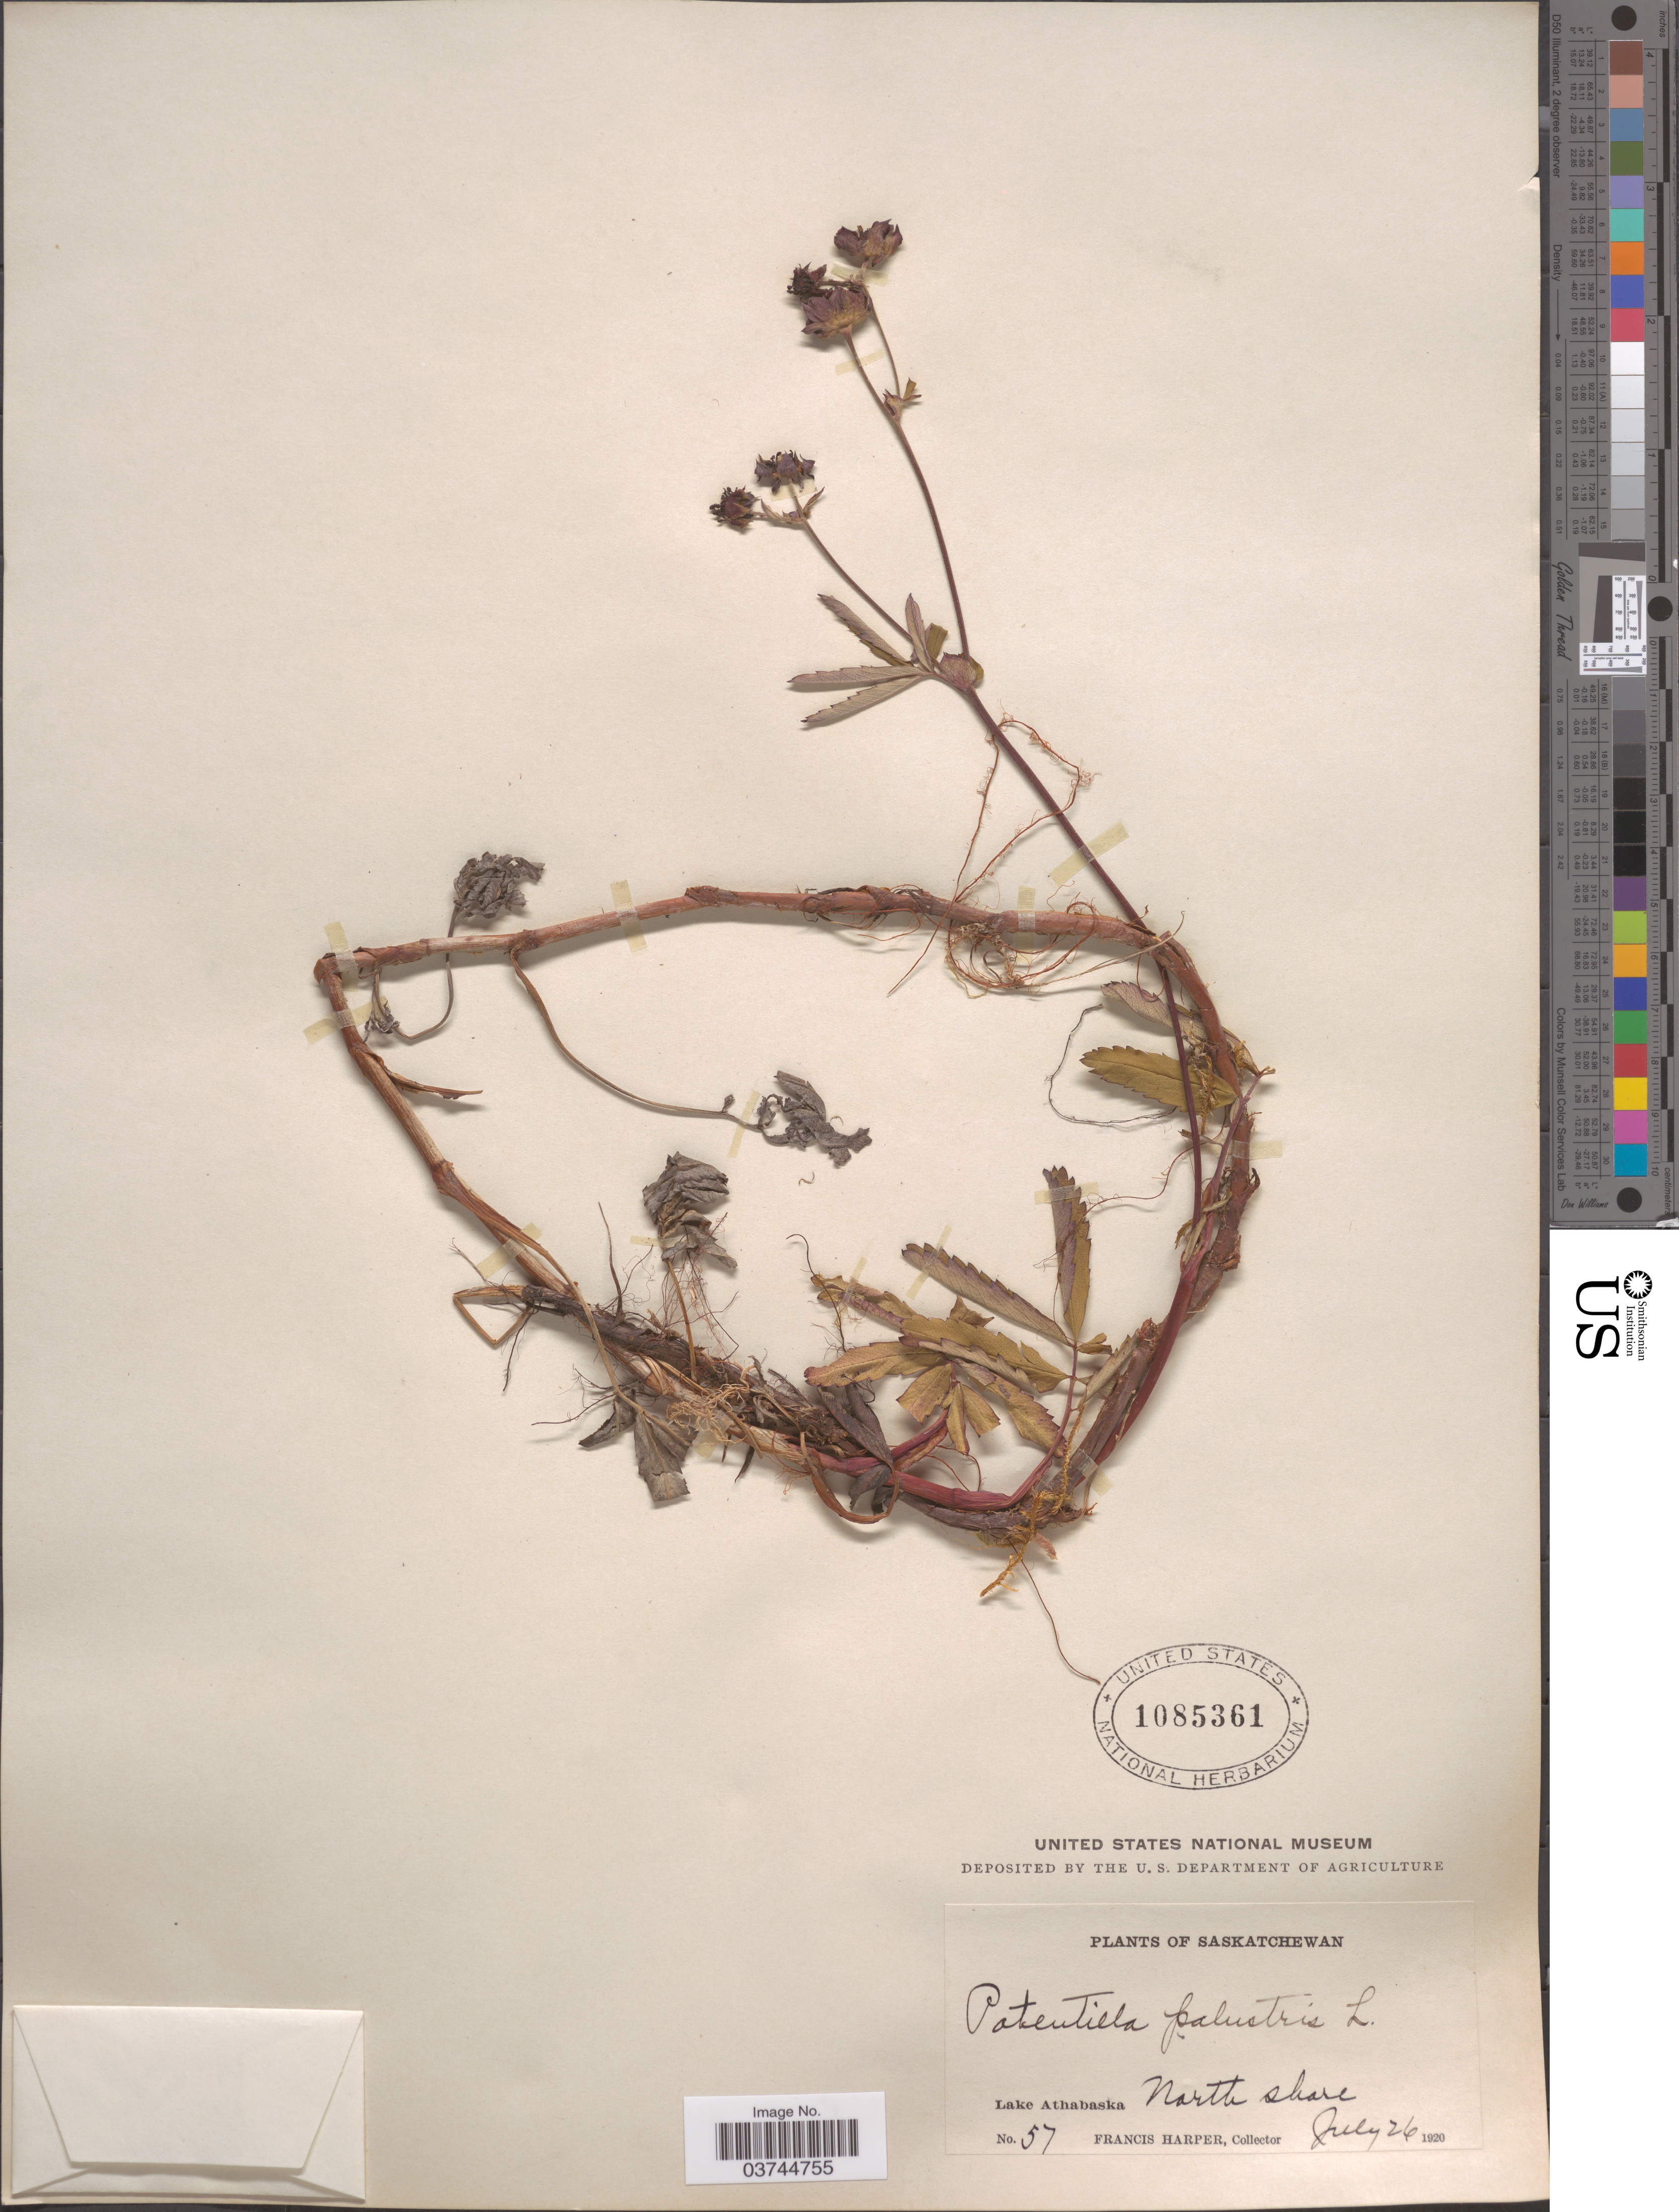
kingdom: Plantae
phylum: Tracheophyta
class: Magnoliopsida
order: Rosales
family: Rosaceae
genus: Comarum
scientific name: Comarum palustre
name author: L.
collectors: F. Harper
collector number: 57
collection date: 1920-07-26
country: Canada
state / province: Saskatchewan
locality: Lake Athabaska, North shore.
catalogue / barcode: US 1085361